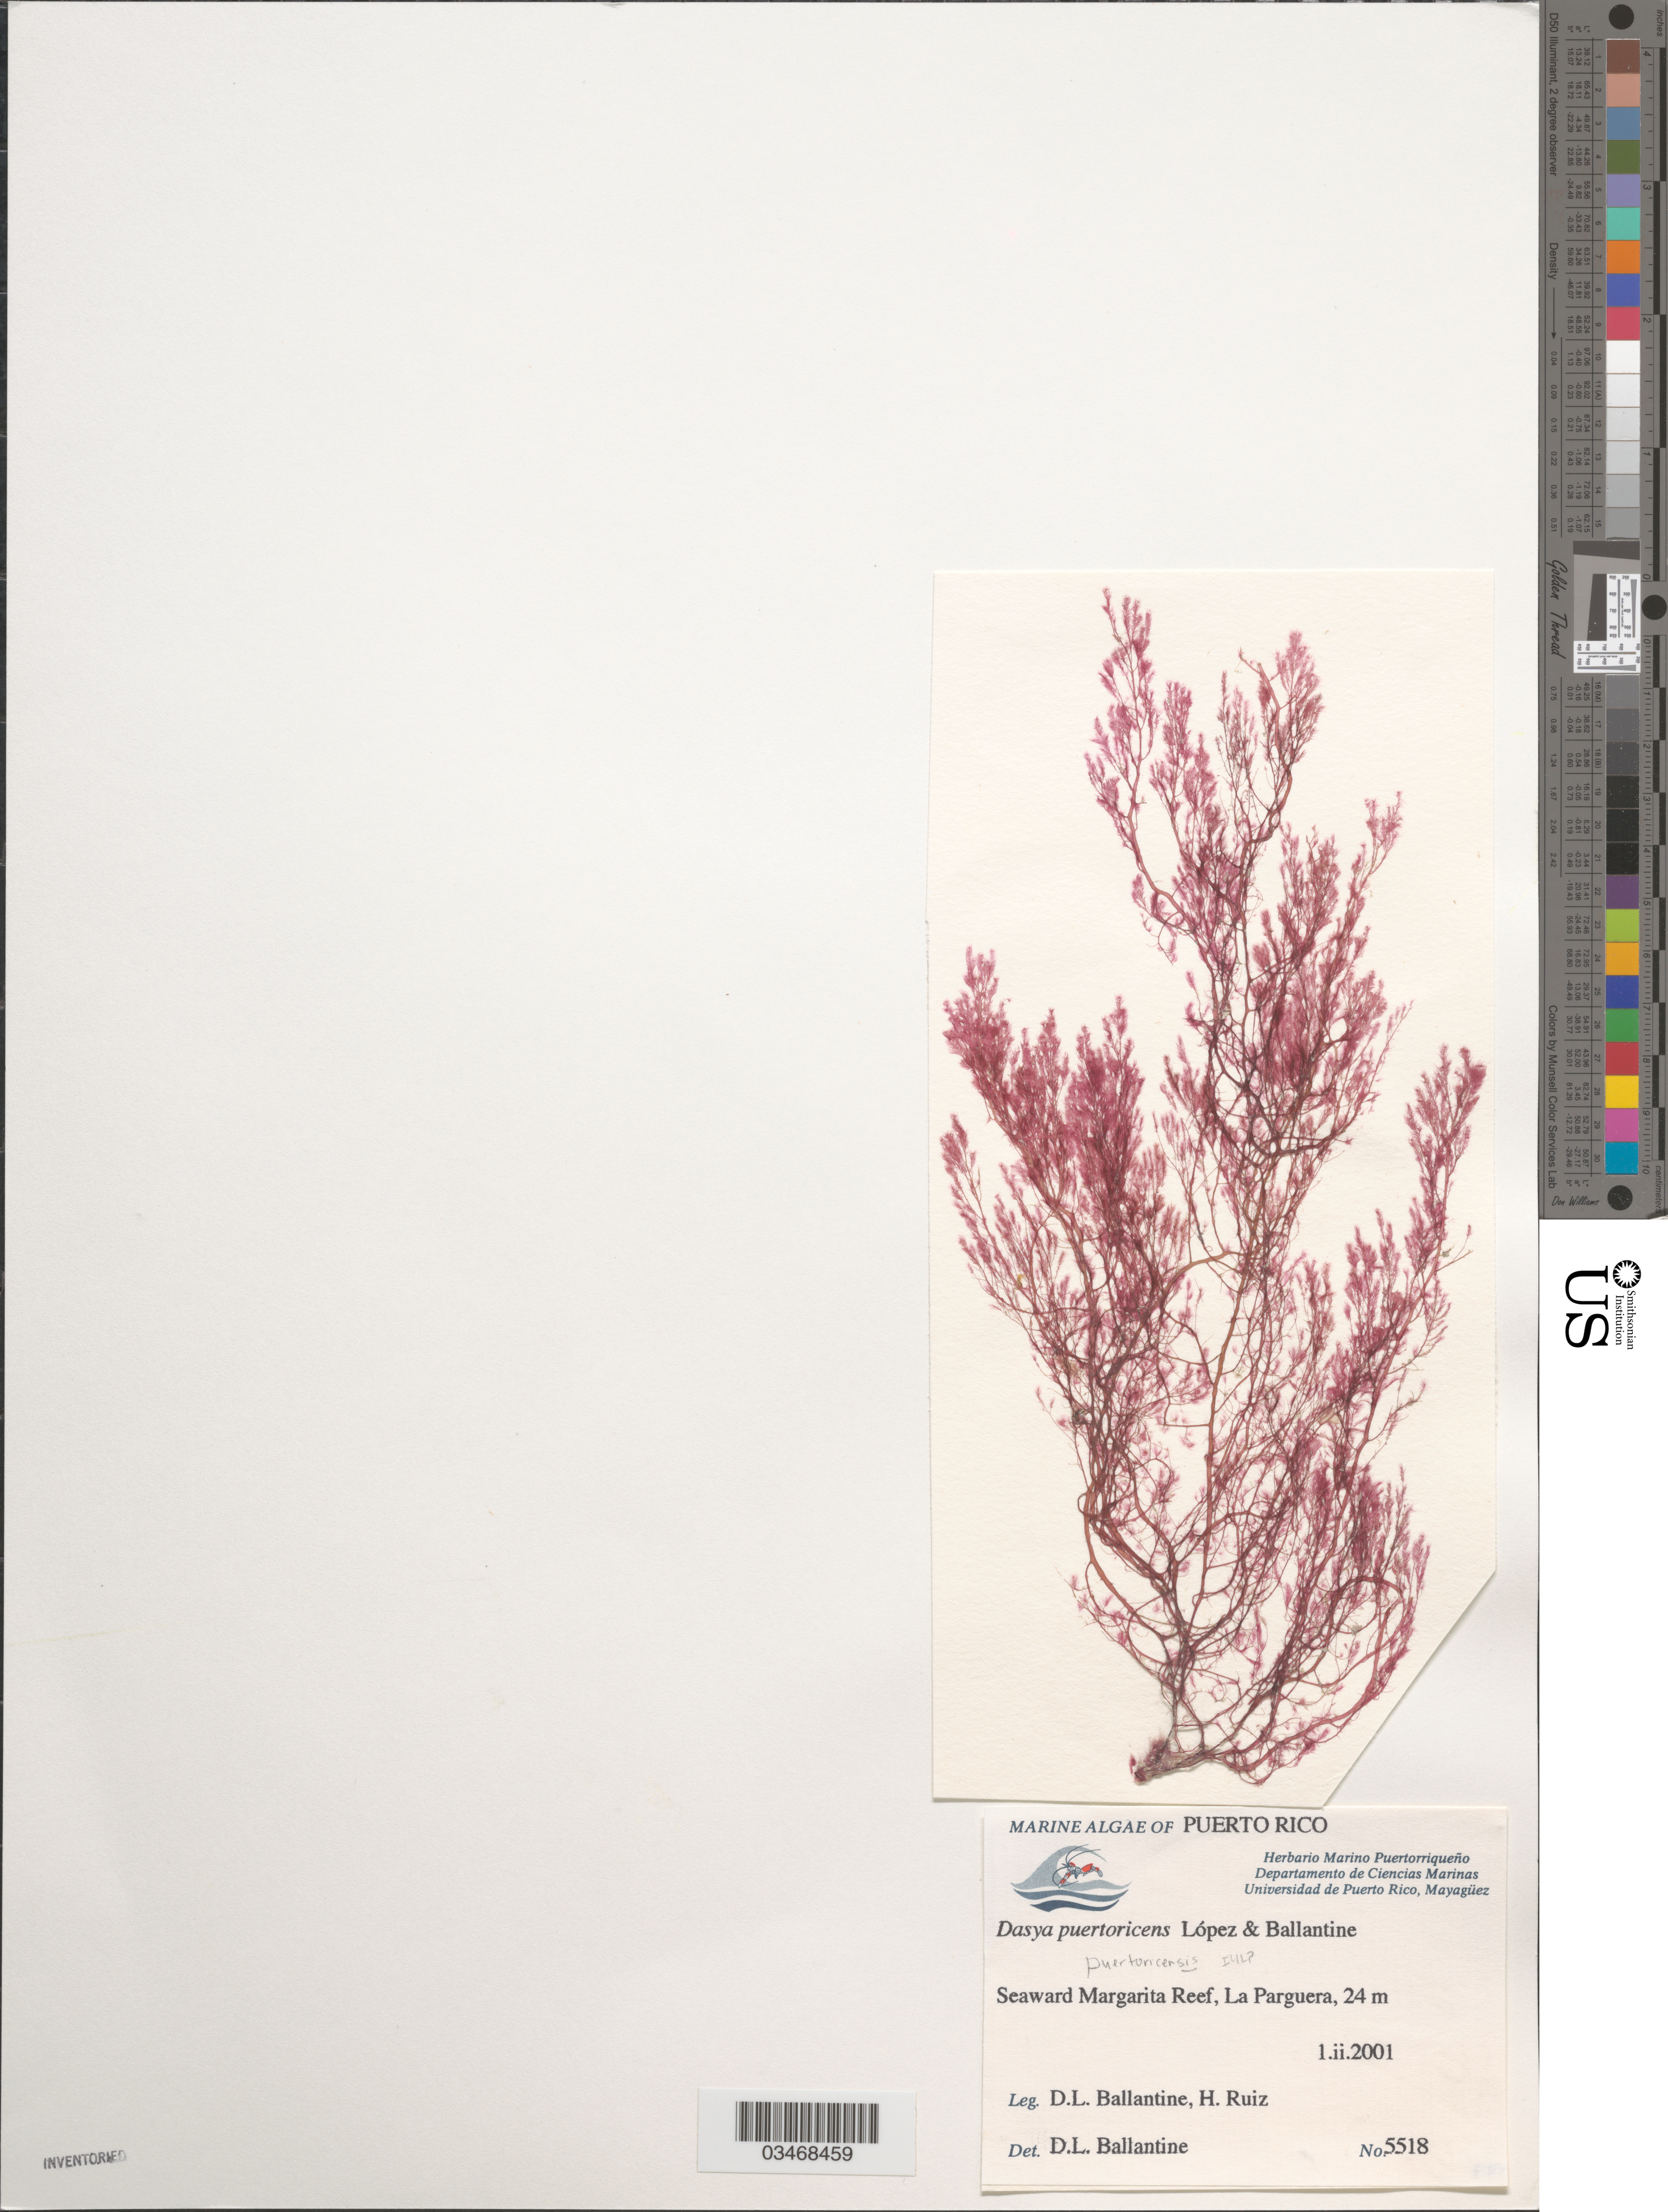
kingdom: Plantae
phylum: Rhodophyta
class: Florideophyceae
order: Ceramiales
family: Dasyaceae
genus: Dasya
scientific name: Dasya puertoricensis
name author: Lopez-Pinero & D.L. Ballant.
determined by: Ballantine, D. L.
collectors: D.L. Ballantine & H. Ruiz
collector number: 5518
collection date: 2001-02-01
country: Puerto Rico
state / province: Lajas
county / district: La Parguera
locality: Seaward Margarita Reef